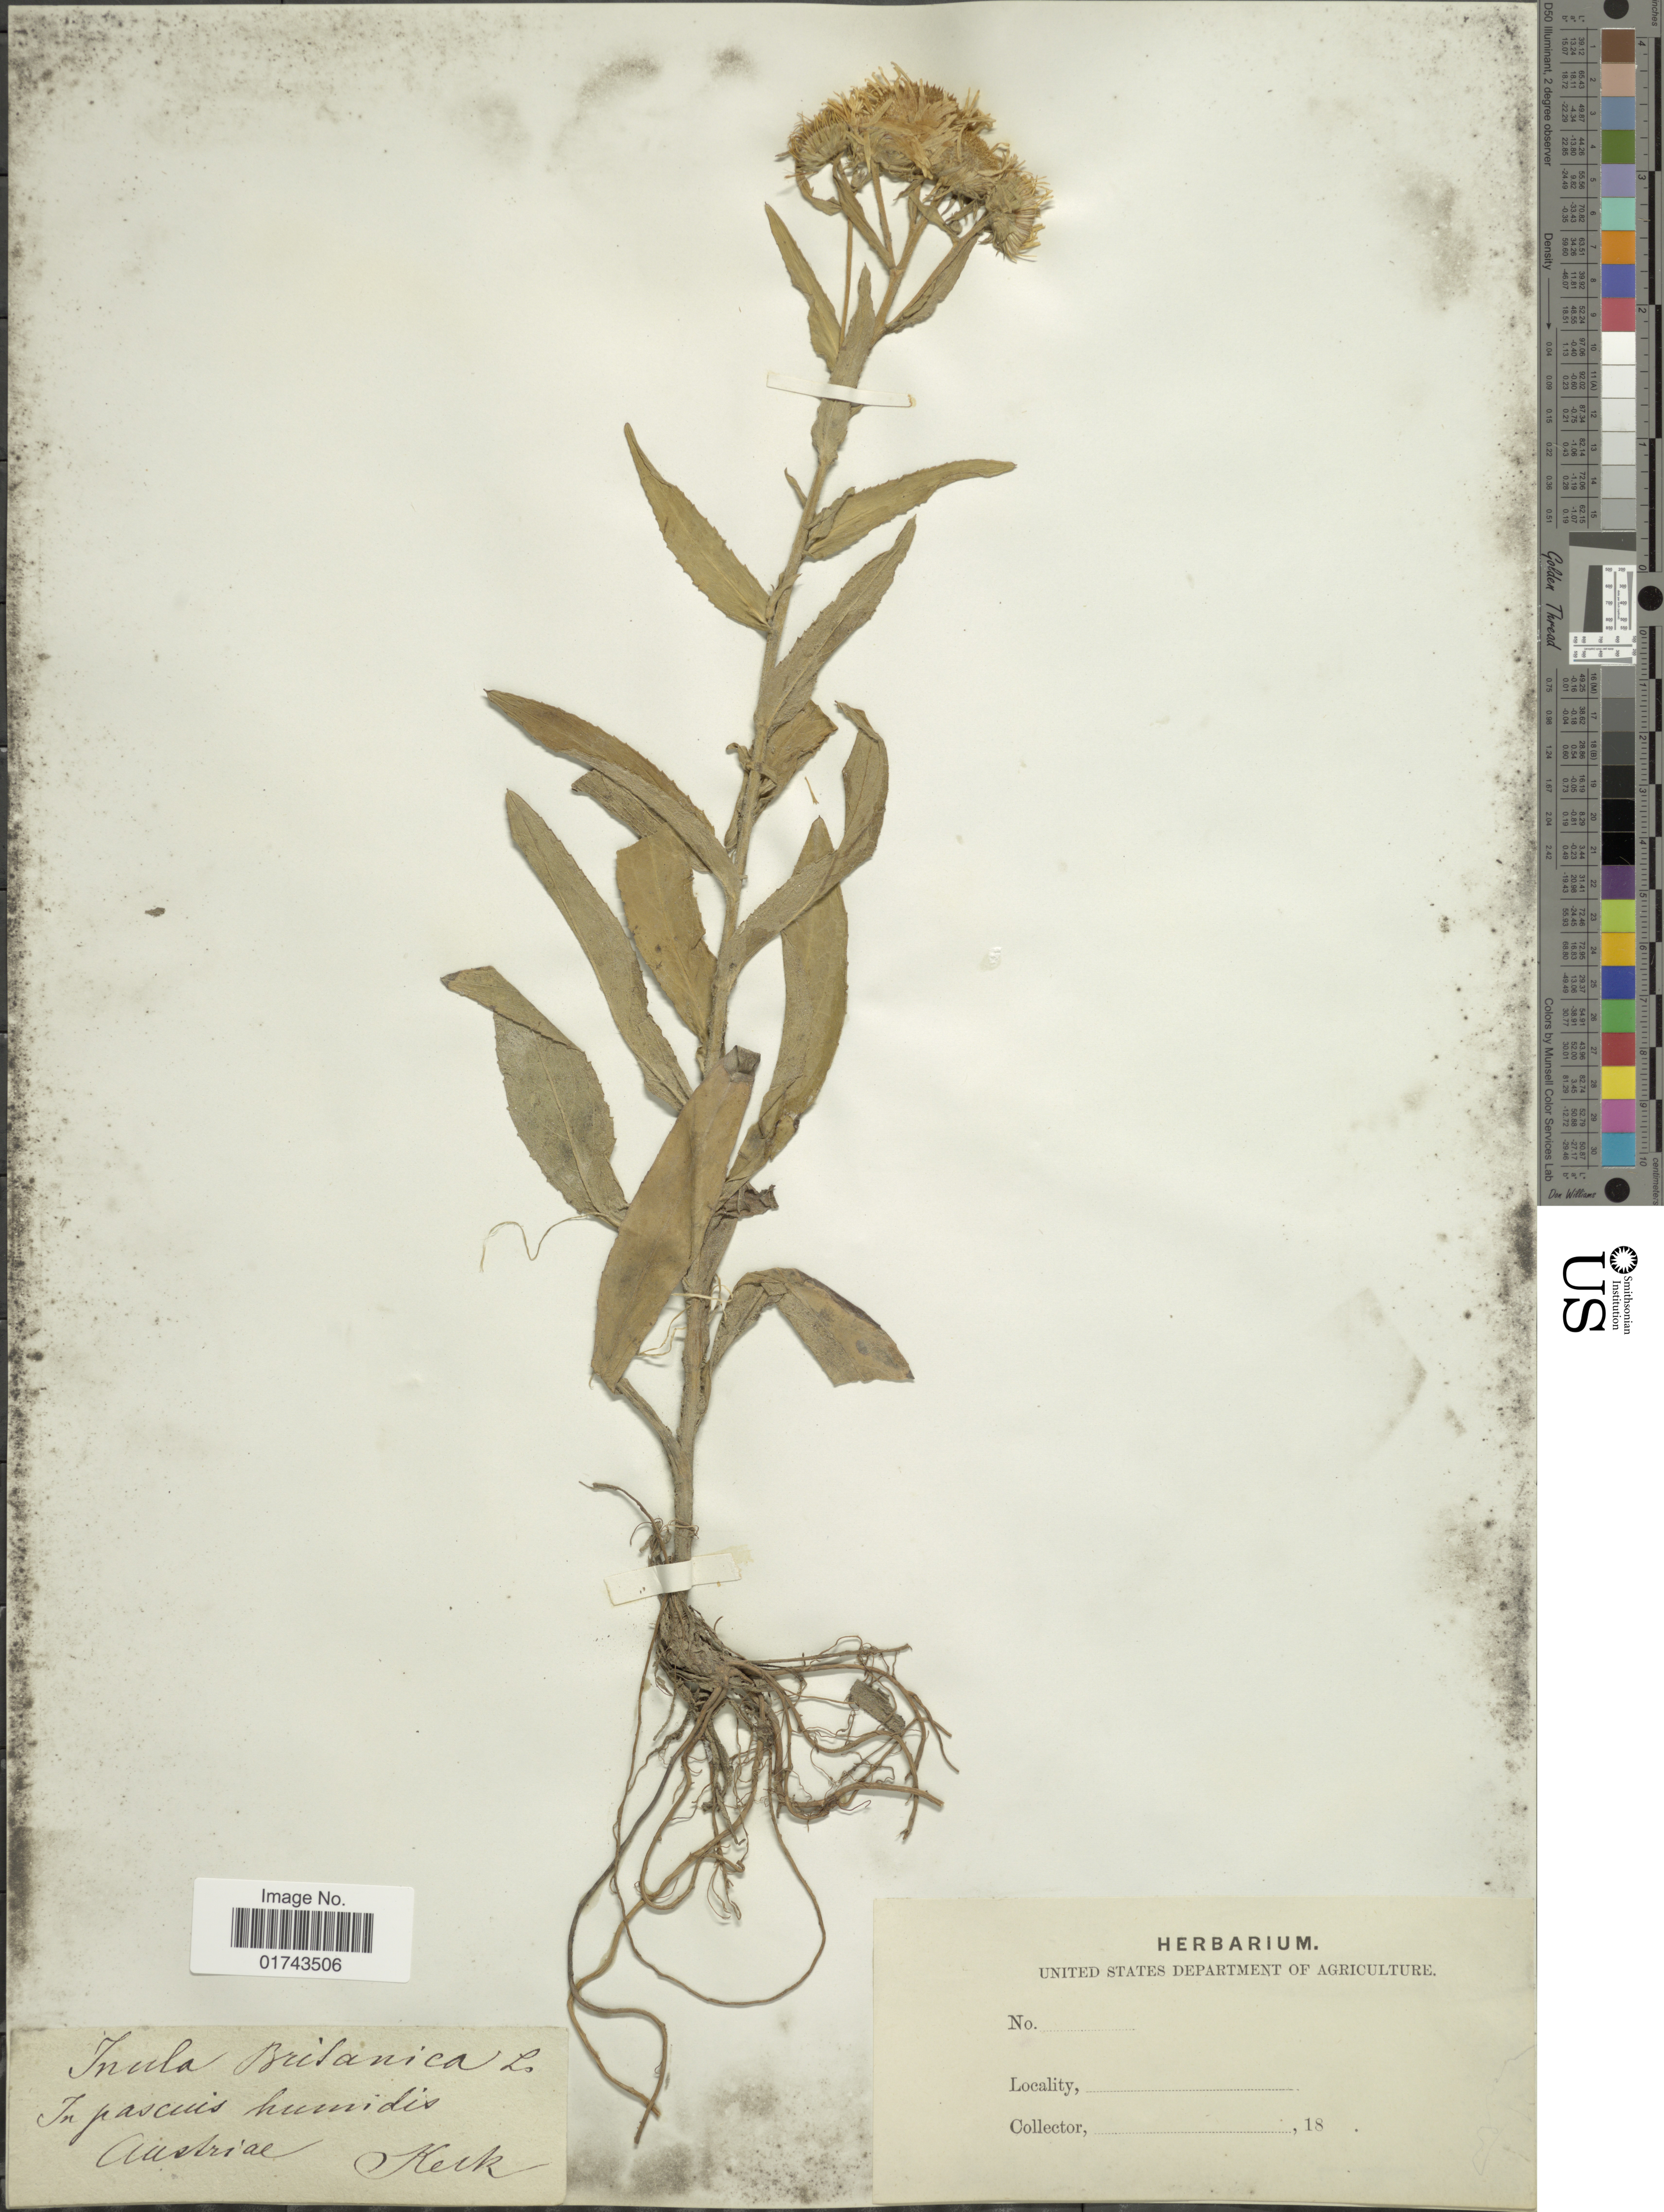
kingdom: Plantae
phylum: Tracheophyta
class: Magnoliopsida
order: Asterales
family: Asteraceae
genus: Inula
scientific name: Inula britannica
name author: L.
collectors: P. Kelk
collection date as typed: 18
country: Austria